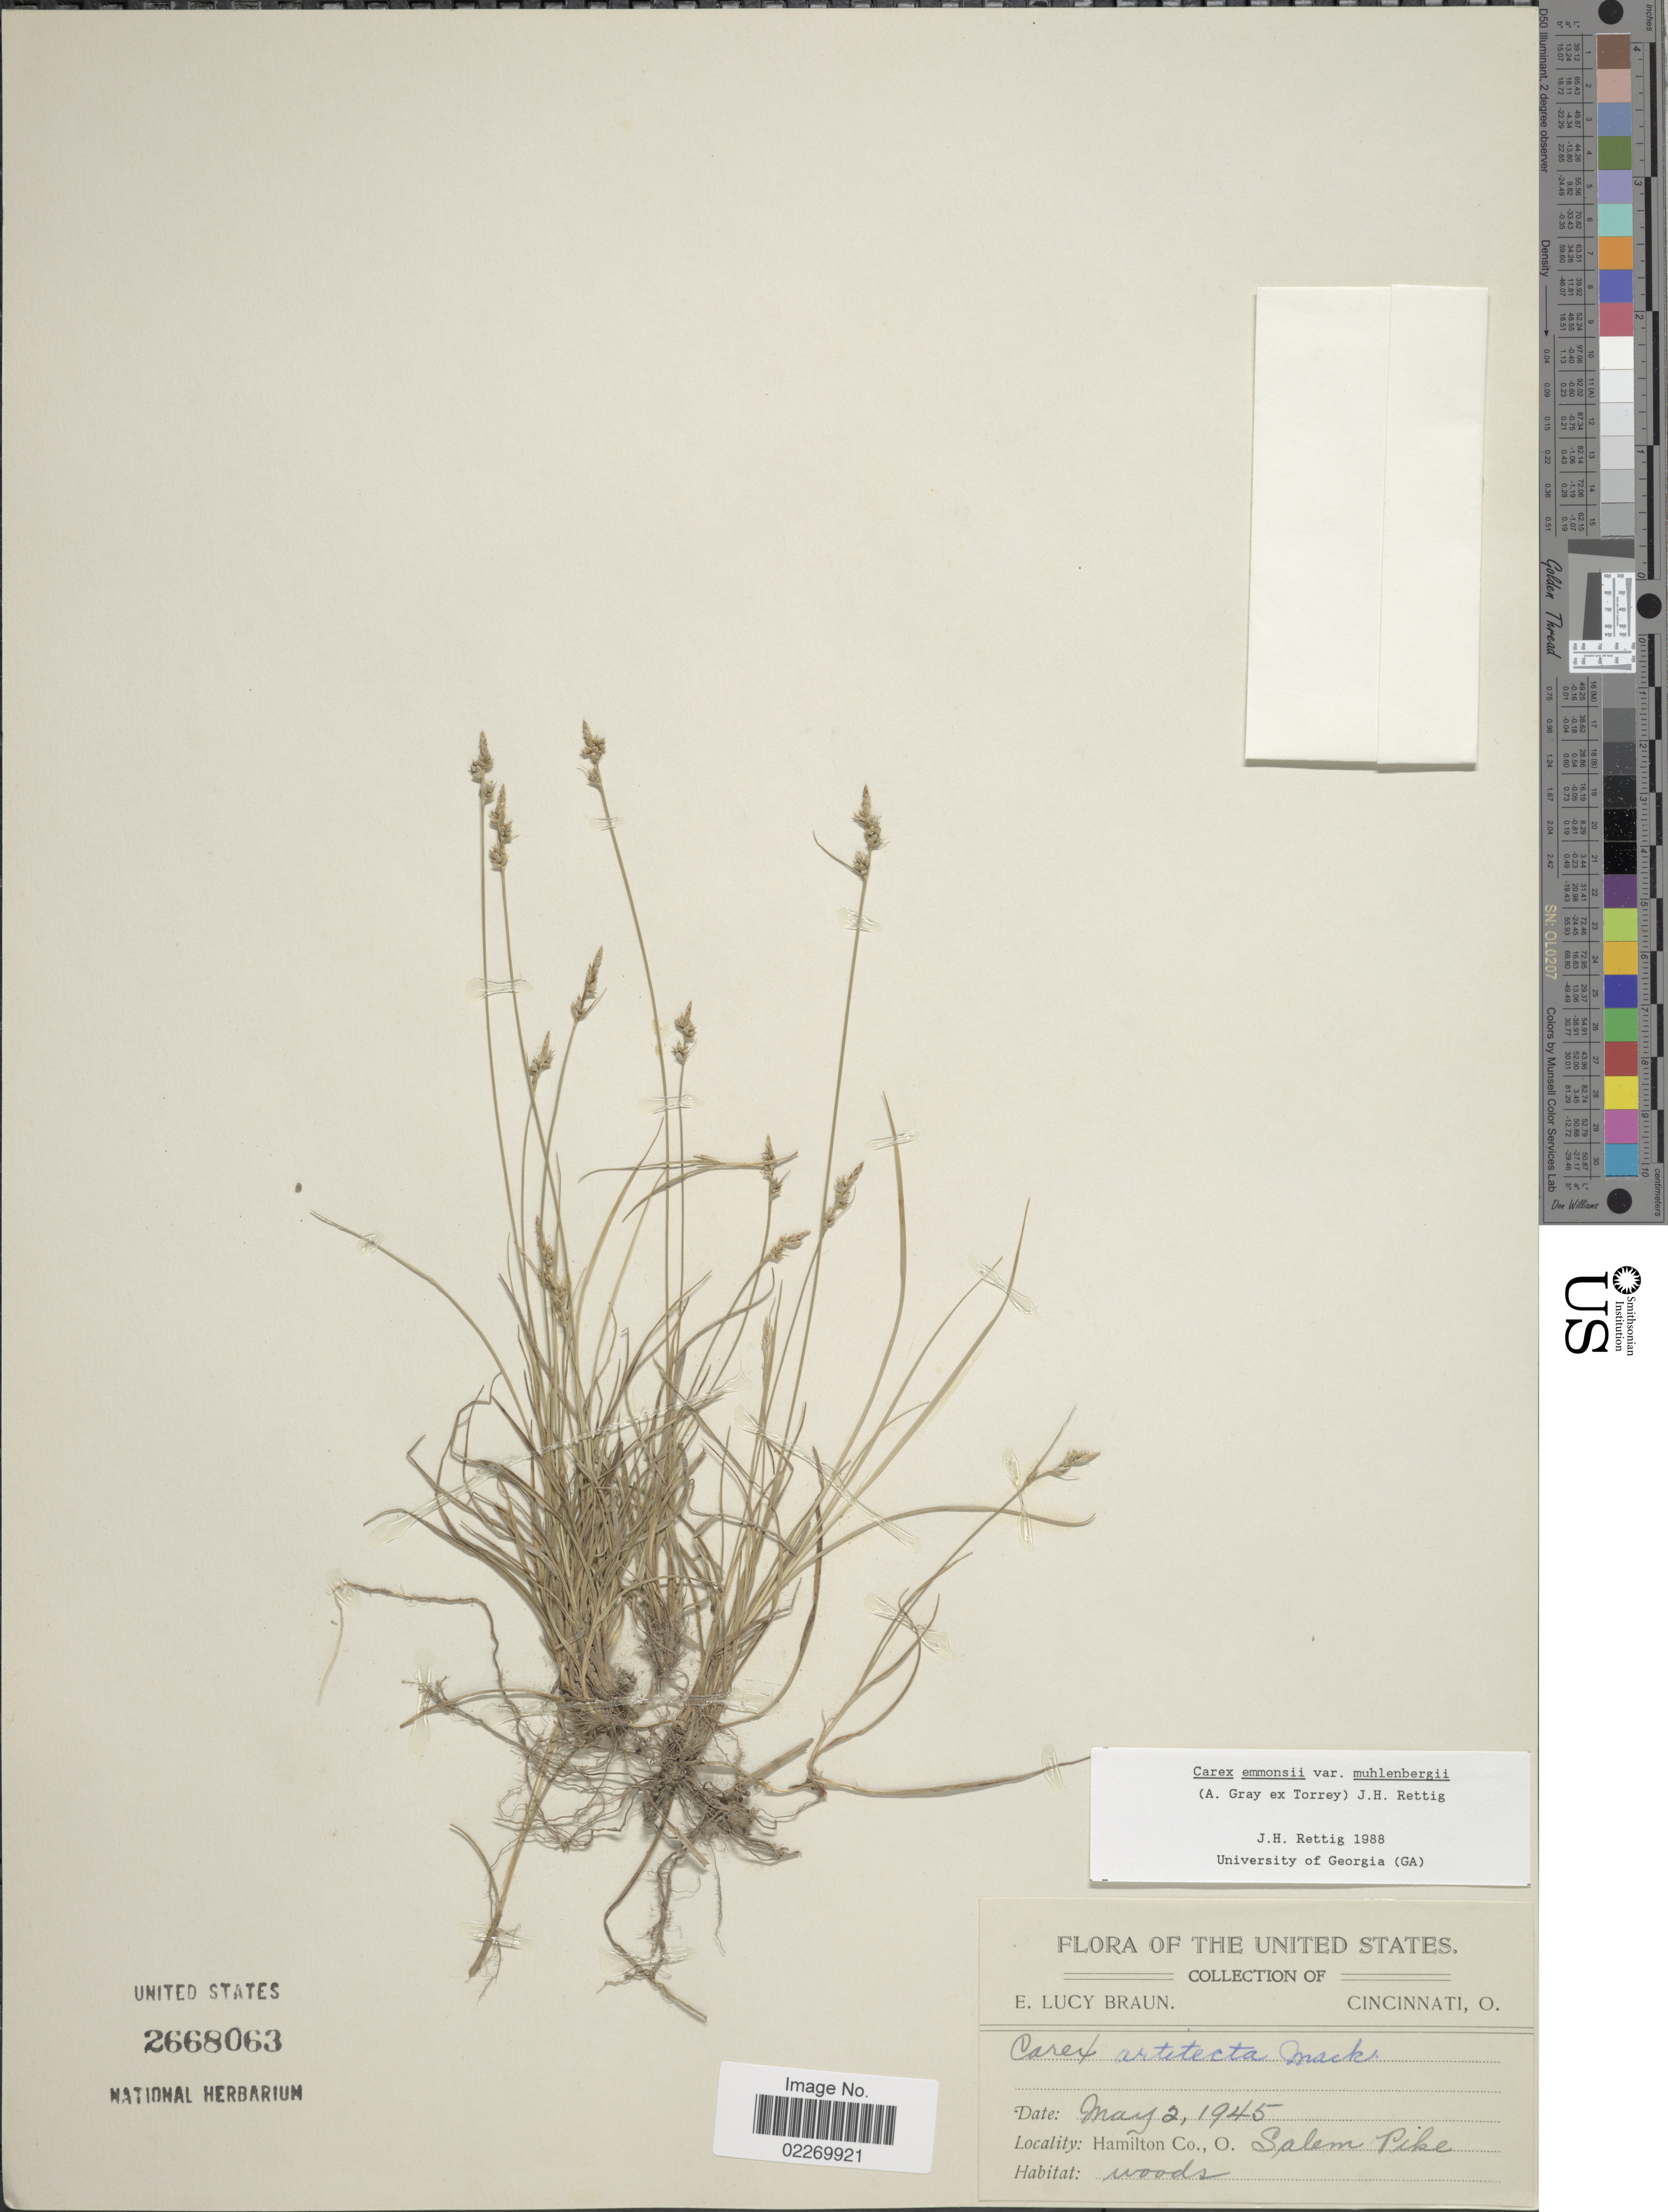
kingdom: Plantae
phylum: Tracheophyta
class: Liliopsida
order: Poales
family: Cyperaceae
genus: Carex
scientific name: Carex albicans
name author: Willd. ex Spreng.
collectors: E. L. Braun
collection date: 1945-05-02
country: United States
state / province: Ohio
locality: Hamilton Co., Salem Pike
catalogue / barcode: US 2668063